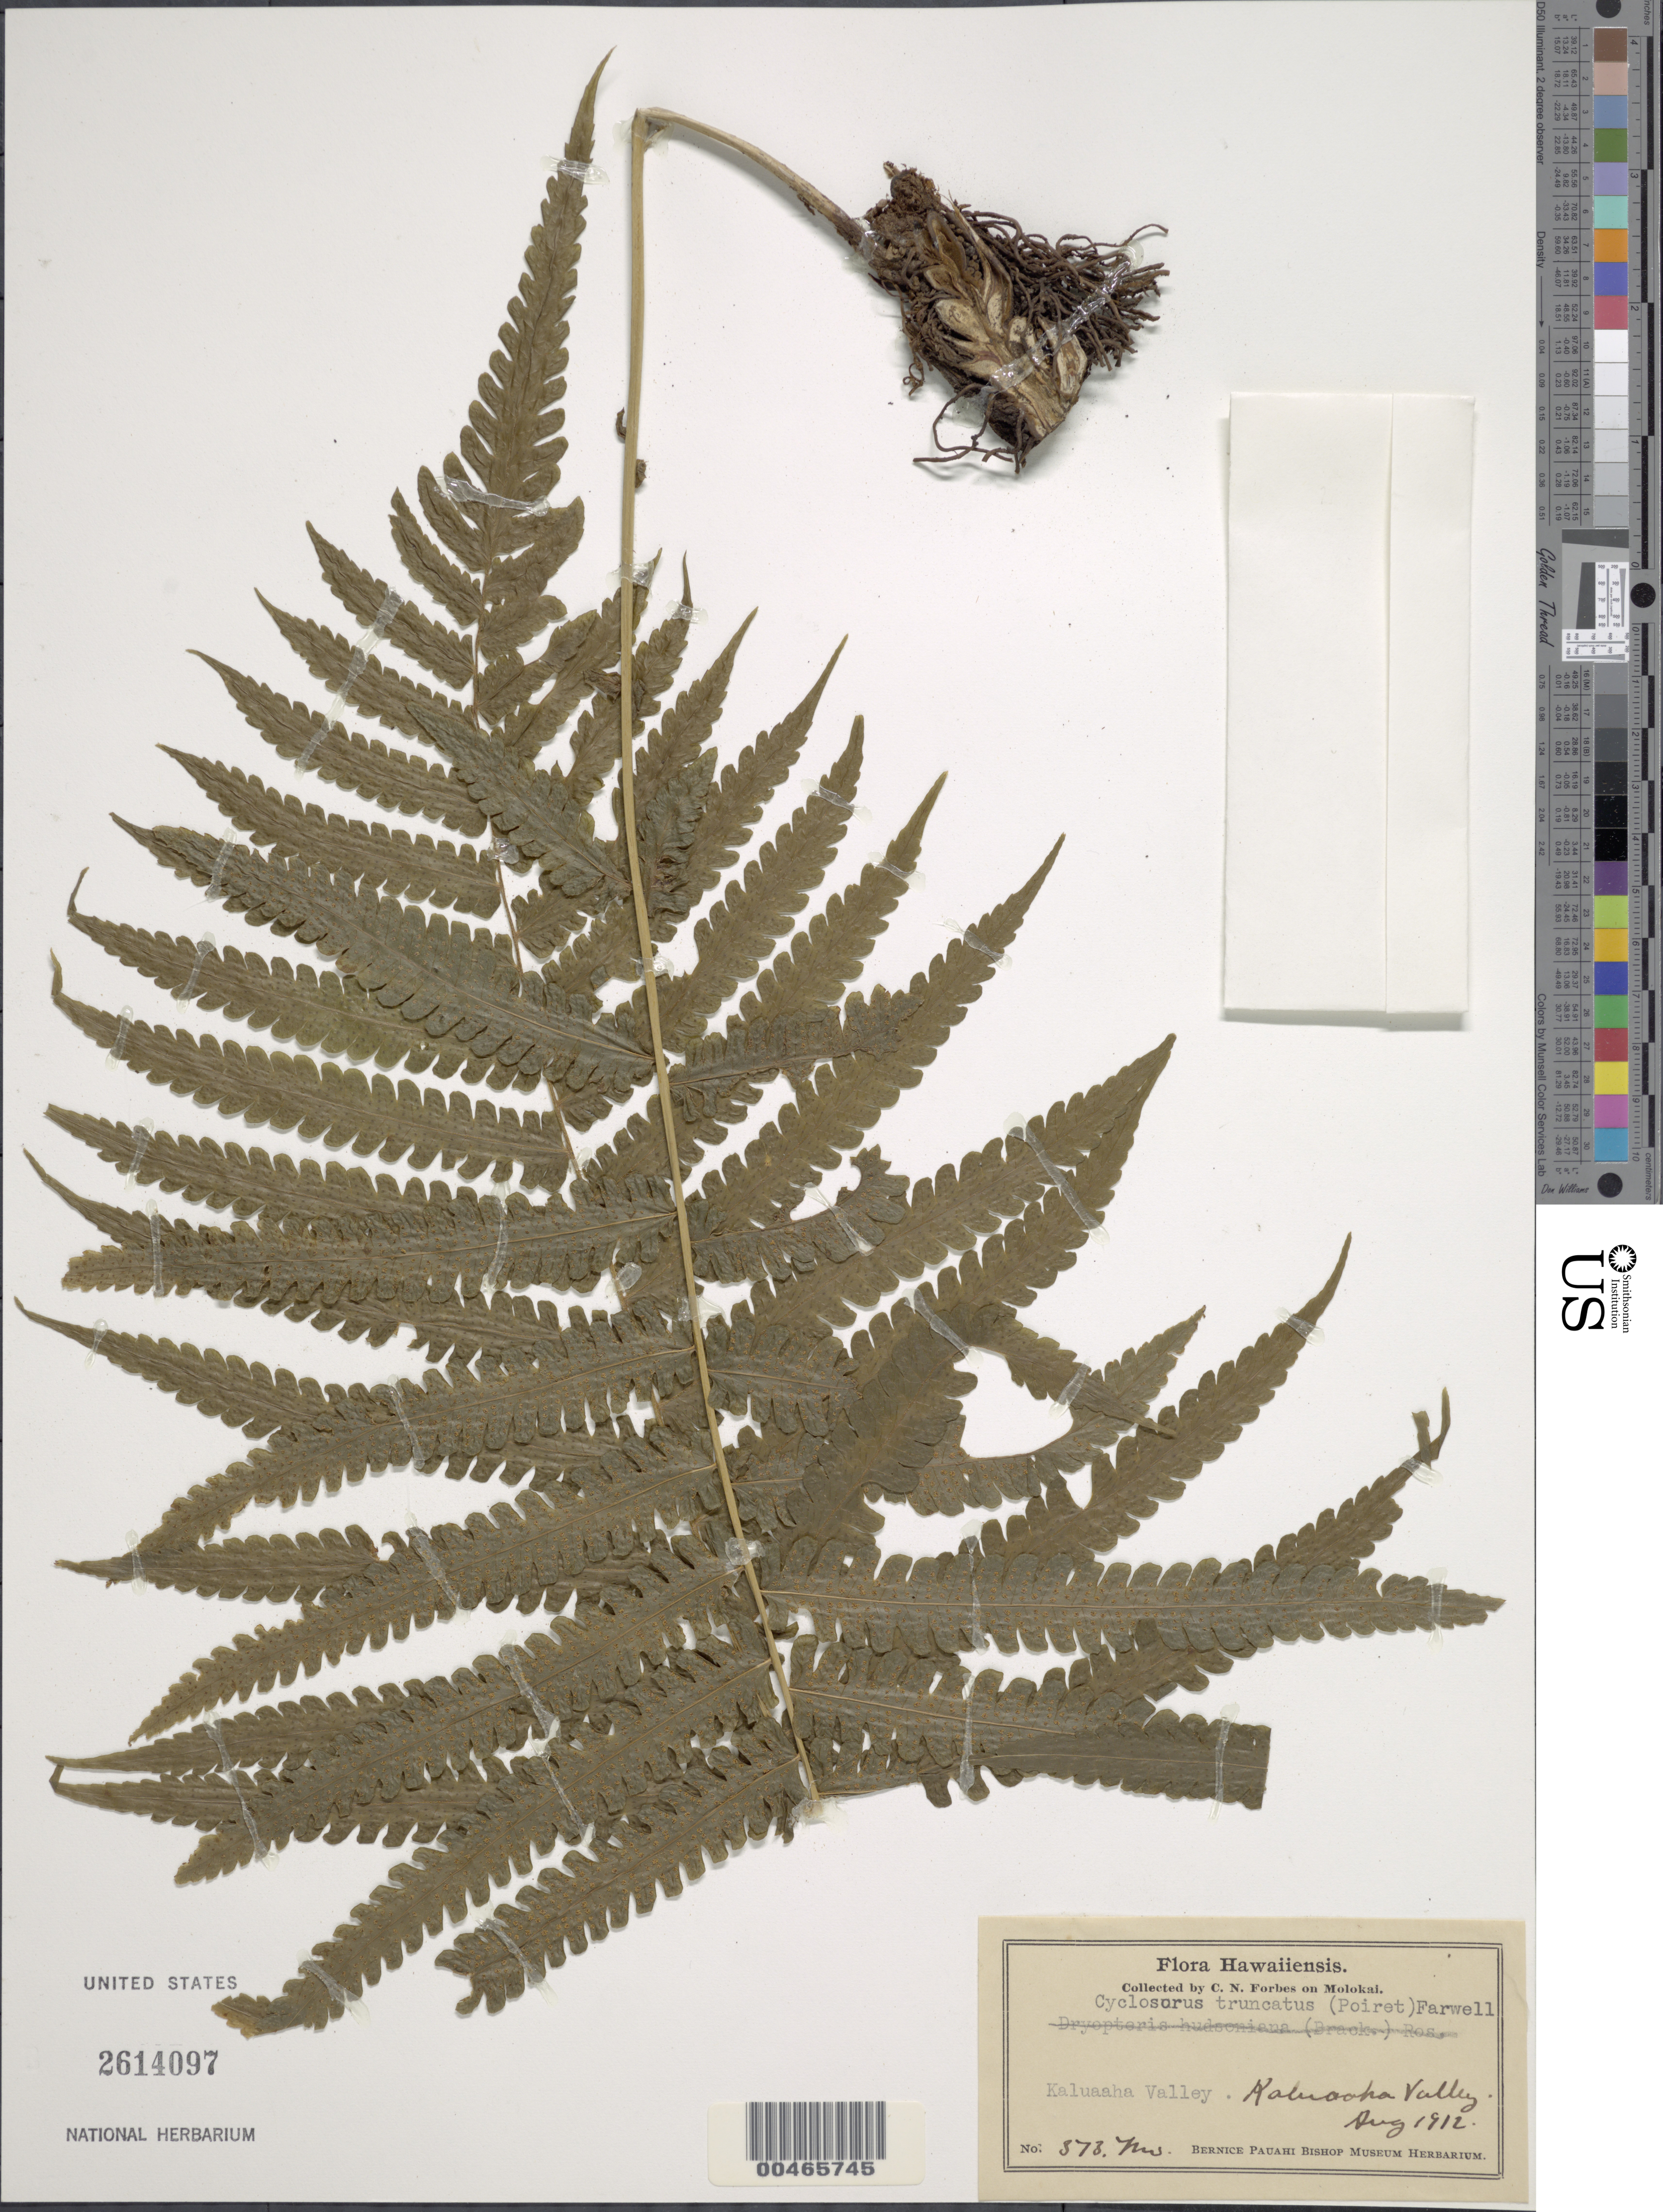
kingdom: Plantae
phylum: Tracheophyta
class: Polypodiopsida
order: Polypodiales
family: Thelypteridaceae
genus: Pneumatopteris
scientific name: Pneumatopteris truncata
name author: (Poir.) Holttum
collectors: C. N. Forbes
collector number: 373.Mo.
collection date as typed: Aug 1912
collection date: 1912-08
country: United States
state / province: Hawaii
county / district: Maui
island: Moloka'i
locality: Kaluaaha Valley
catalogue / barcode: US 2614097